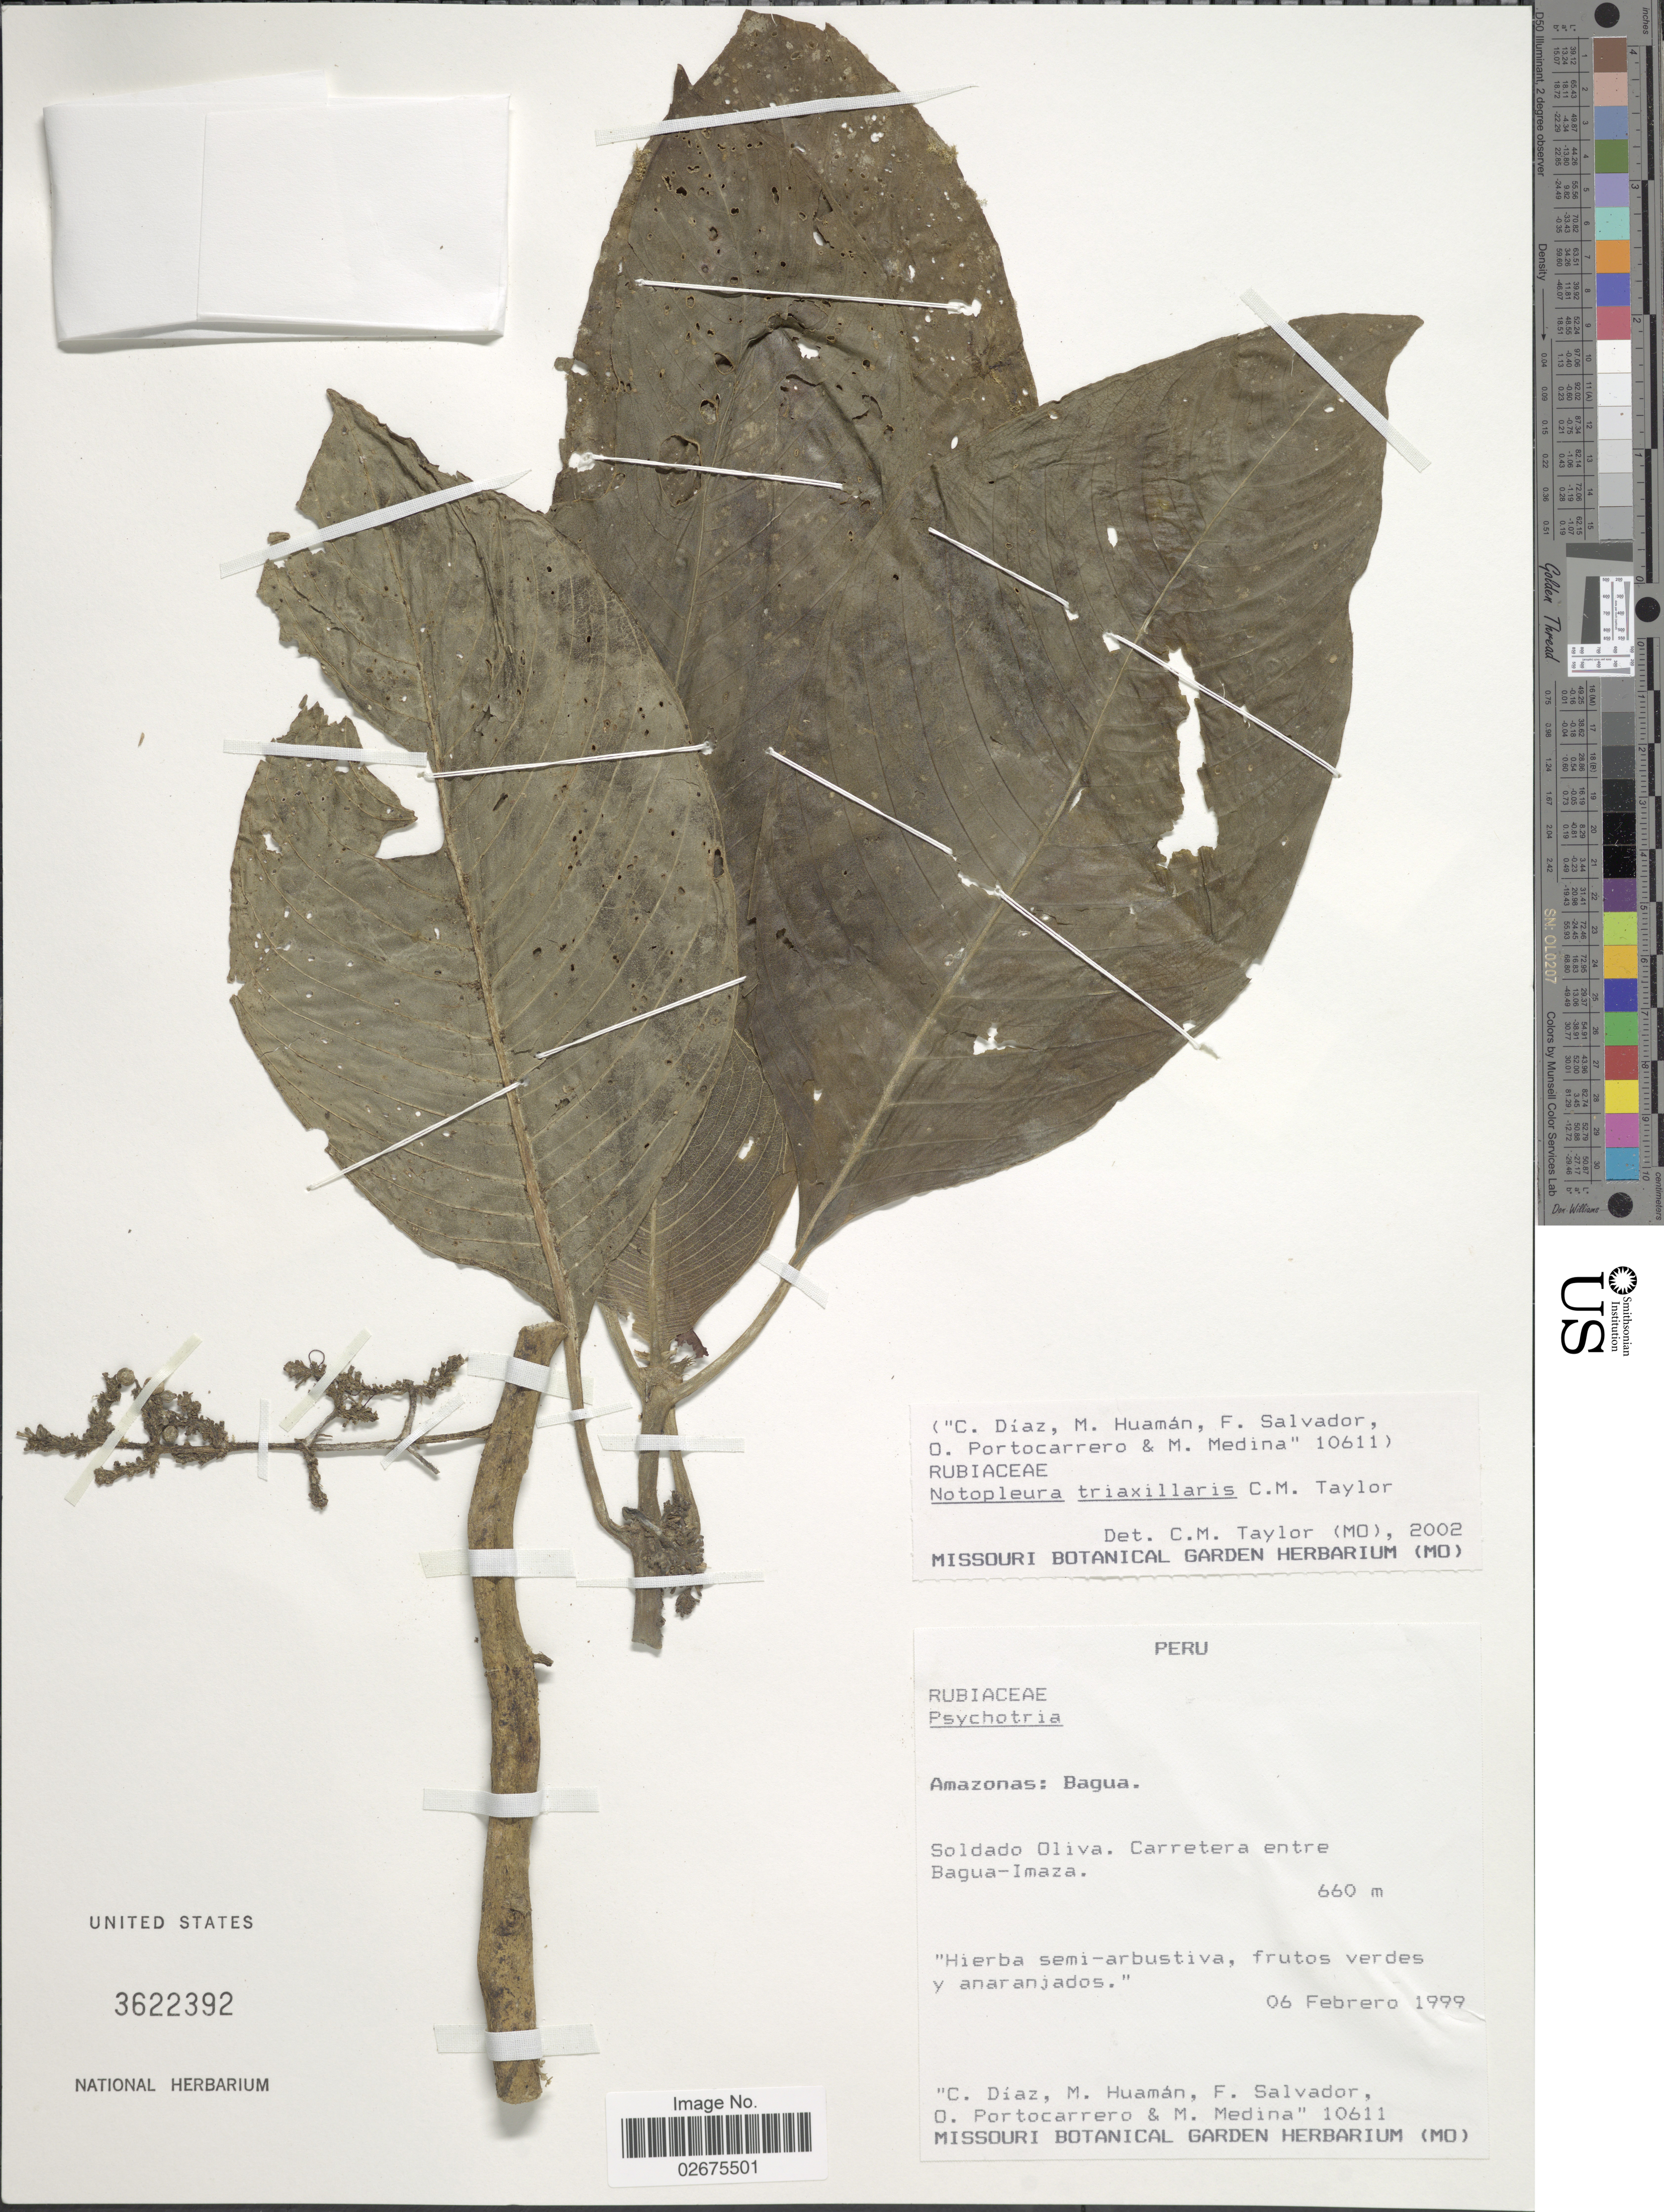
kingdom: Plantae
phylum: Tracheophyta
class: Magnoliopsida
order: Gentianales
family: Rubiaceae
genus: Notopleura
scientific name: Notopleura triaxillaris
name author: C.M. Taylor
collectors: C. Díaz, M. Huamán, F. Salvador, O. Portocarrero & M. Medina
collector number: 10611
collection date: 1999-02-06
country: Peru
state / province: Amazonas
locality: Bagua. Soldado Oliva. Carretera entre Bagua-Imaza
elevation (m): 660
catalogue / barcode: US 3622392